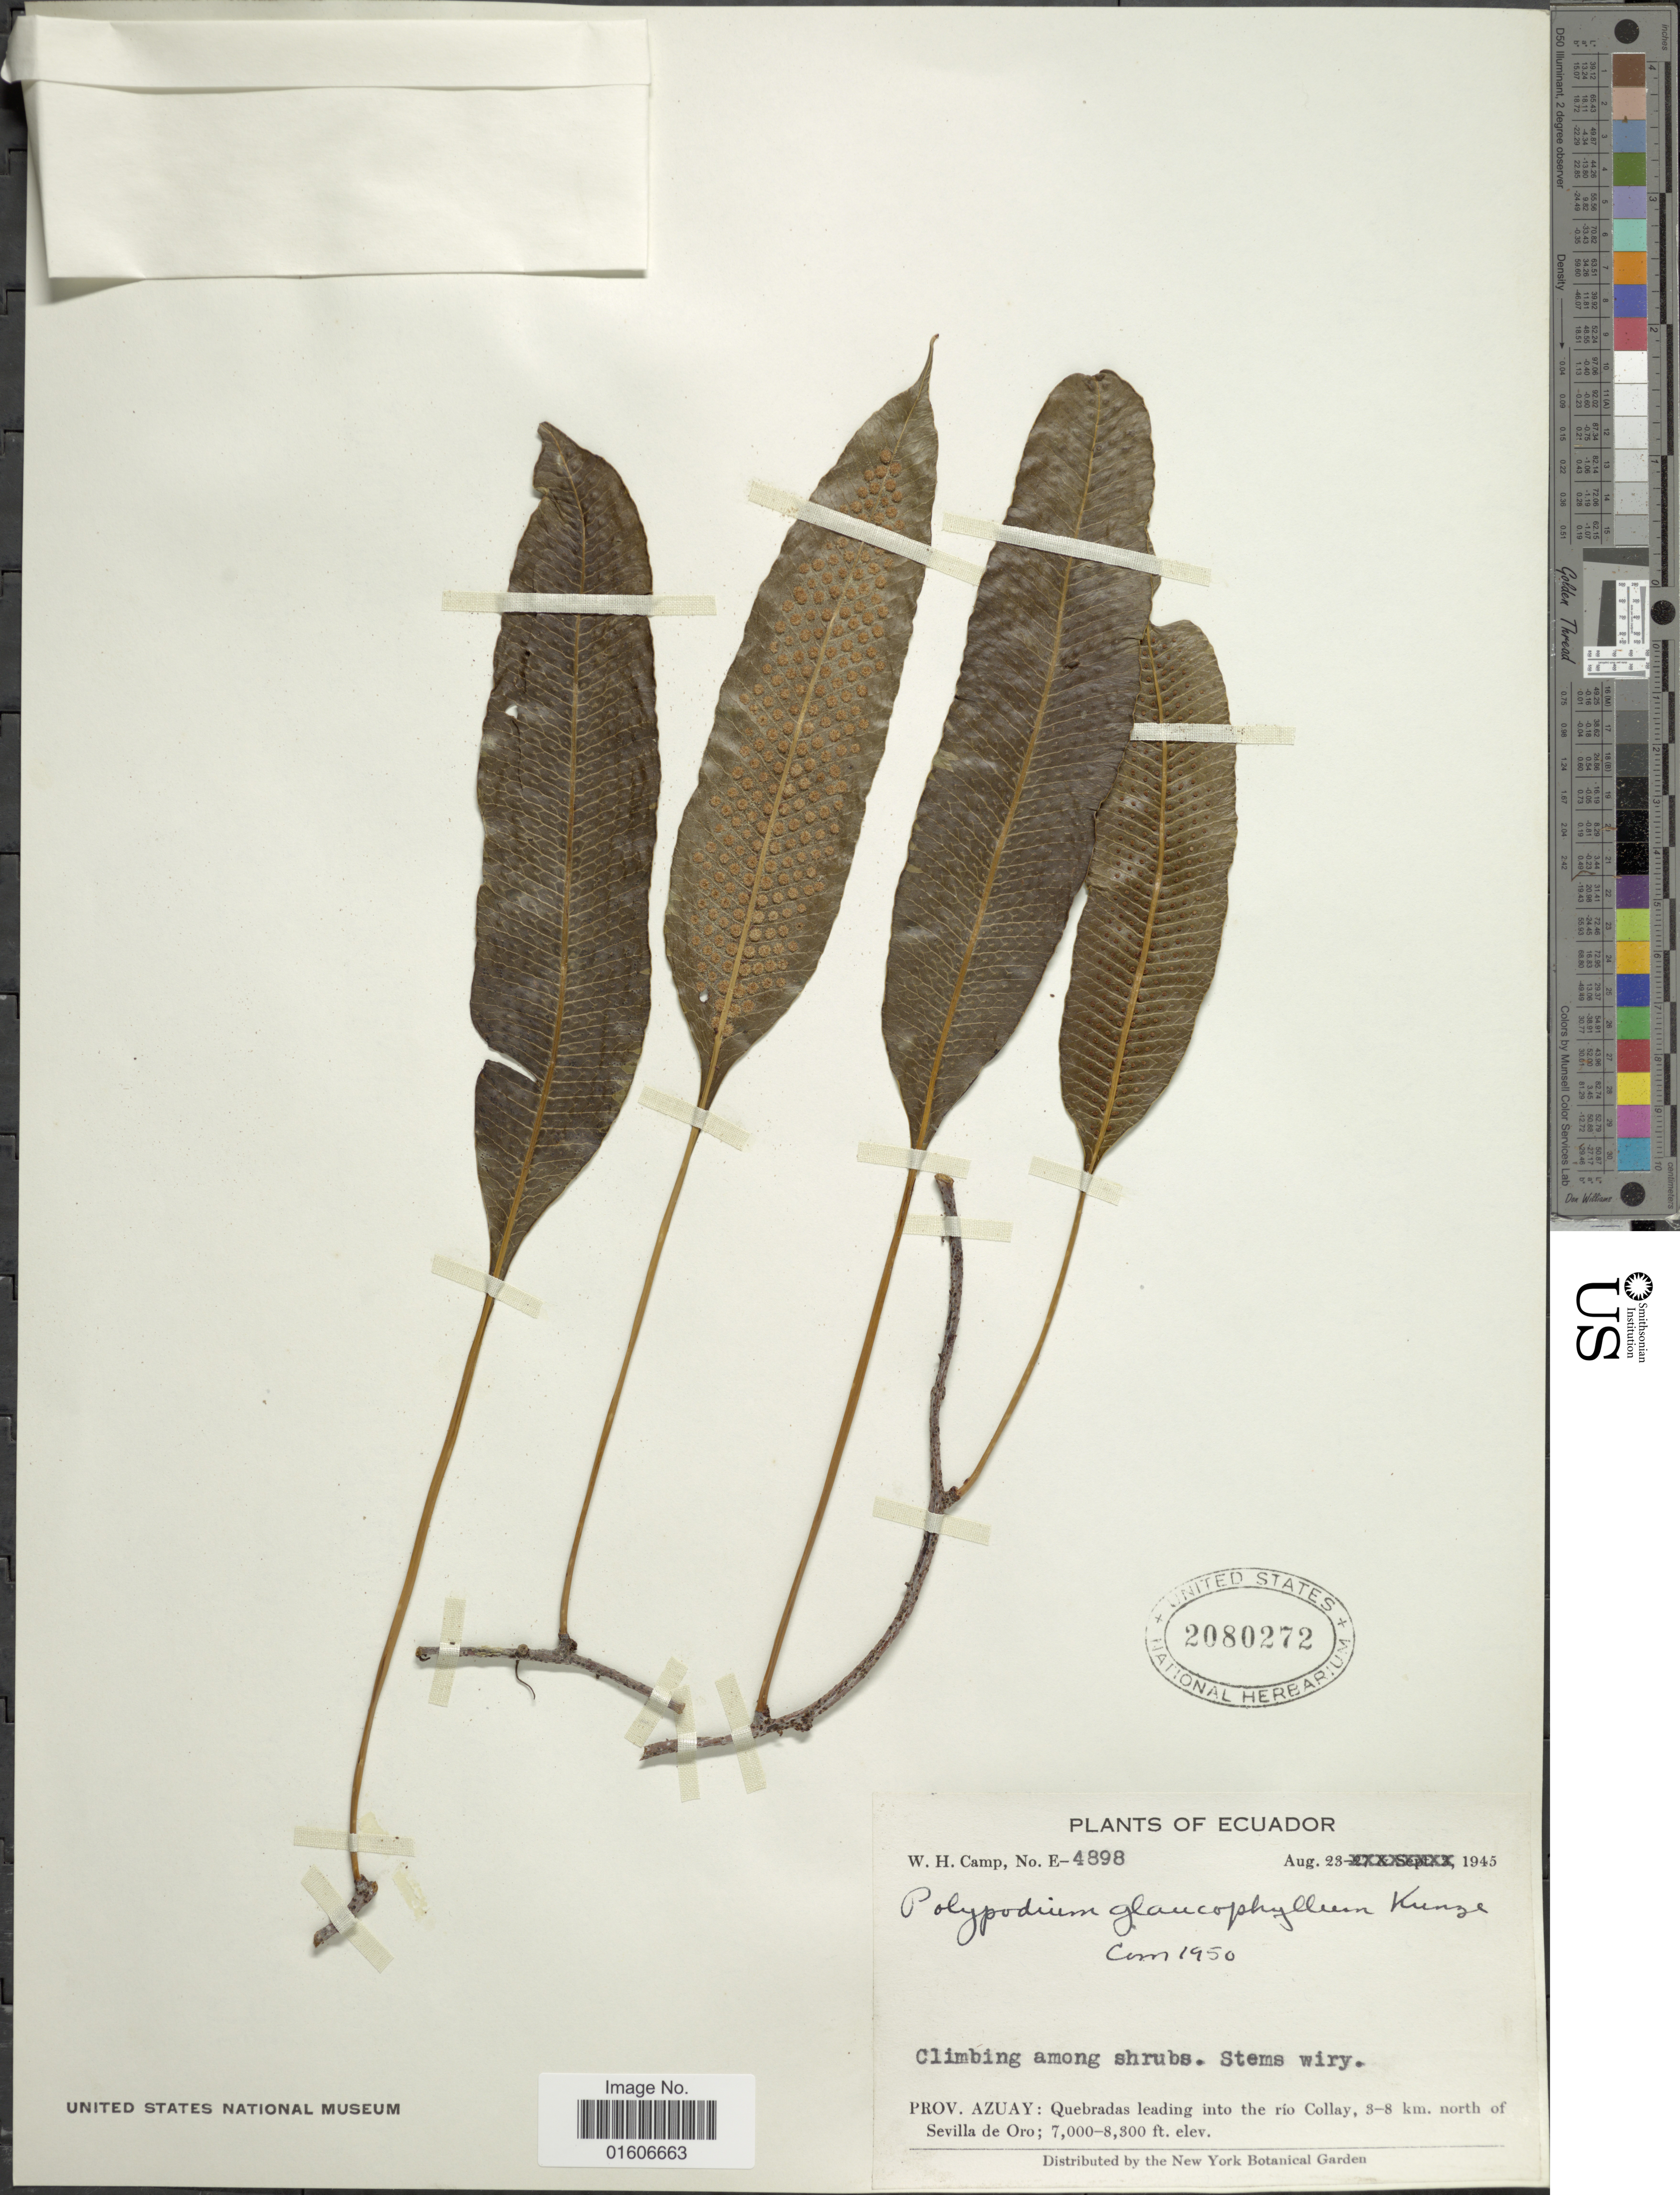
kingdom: Plantae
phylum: Tracheophyta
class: Polypodiopsida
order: Polypodiales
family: Polypodiaceae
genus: Serpocaulon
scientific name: Serpocaulon levigatum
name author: (Cav.) A.R. Sm.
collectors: W. H. Camp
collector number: W-4898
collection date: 1945-08-23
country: Ecuador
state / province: Azuay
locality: Prov. Azuay: Quebradas leading into the rio Collay, 3-8 km. north of Sevilla de Oro.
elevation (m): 2134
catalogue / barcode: US 2080272